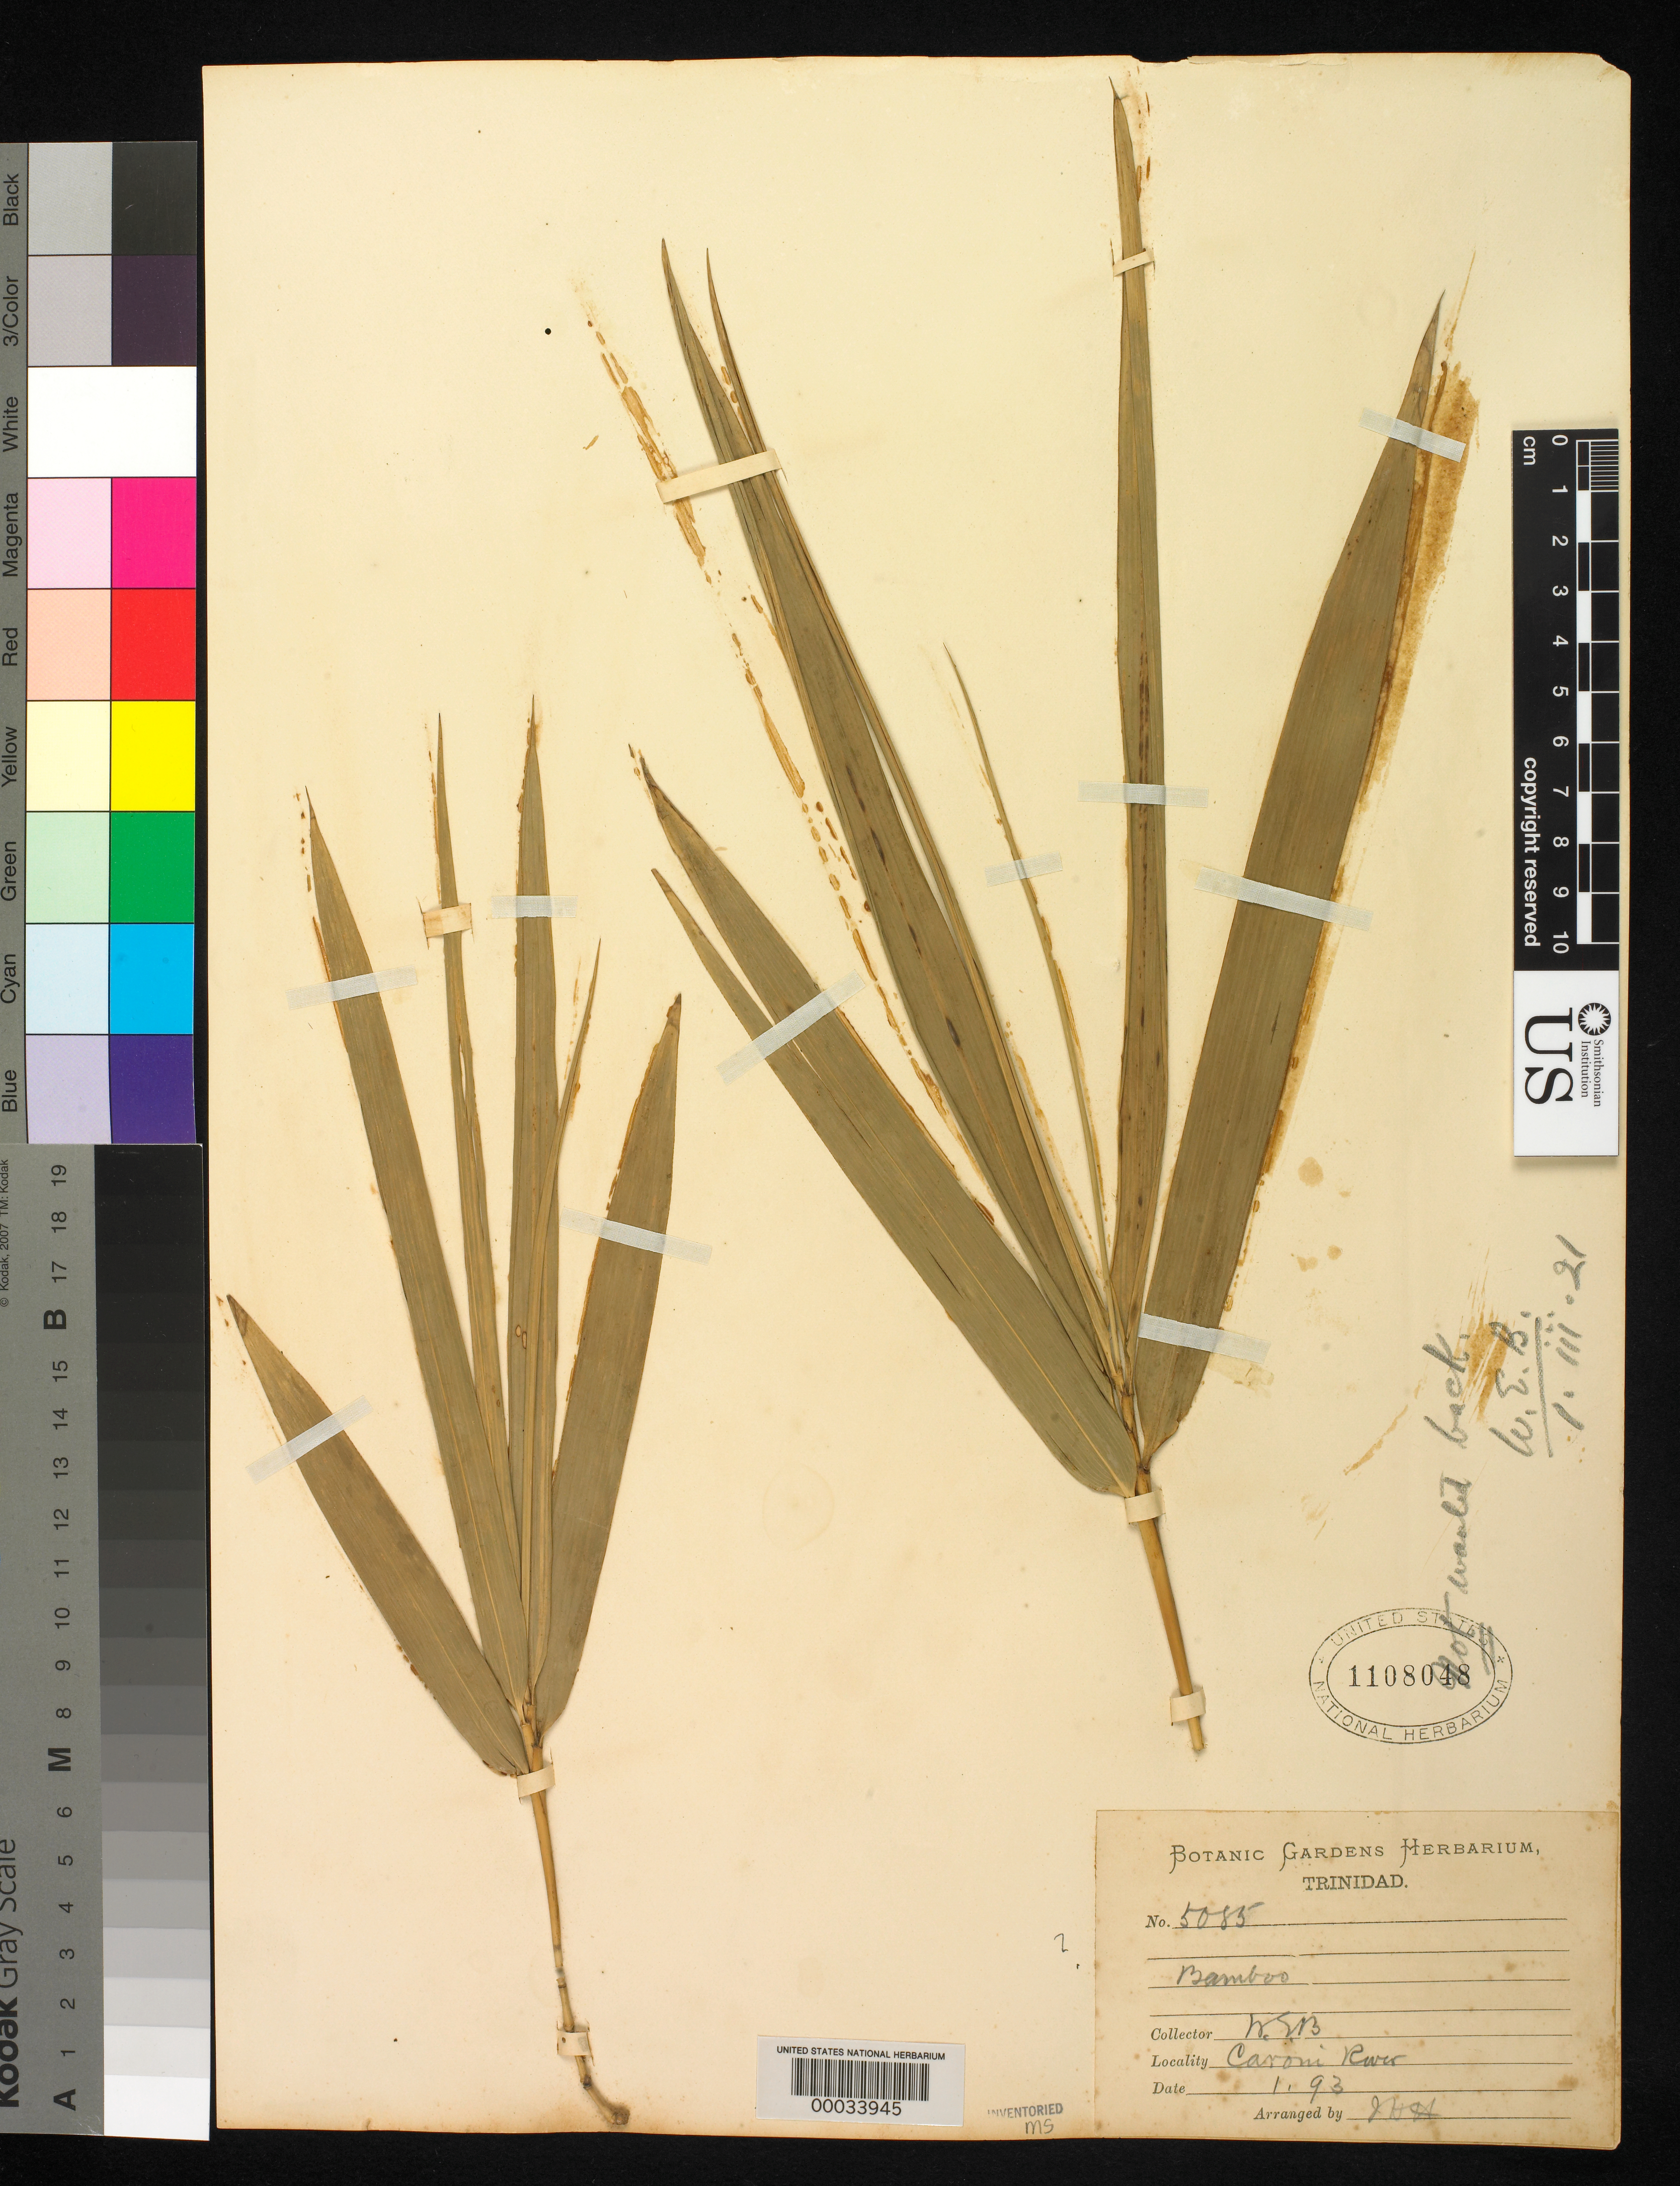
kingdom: Plantae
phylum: Tracheophyta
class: Liliopsida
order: Poales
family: Poaceae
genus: Bambusa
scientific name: Bambusa vulgaris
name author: Schrad. ex J.C. Wendl.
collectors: W. E. Broadway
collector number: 5085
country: Trinidad and Tobago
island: Trinidad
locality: Caroni river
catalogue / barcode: US 1108048